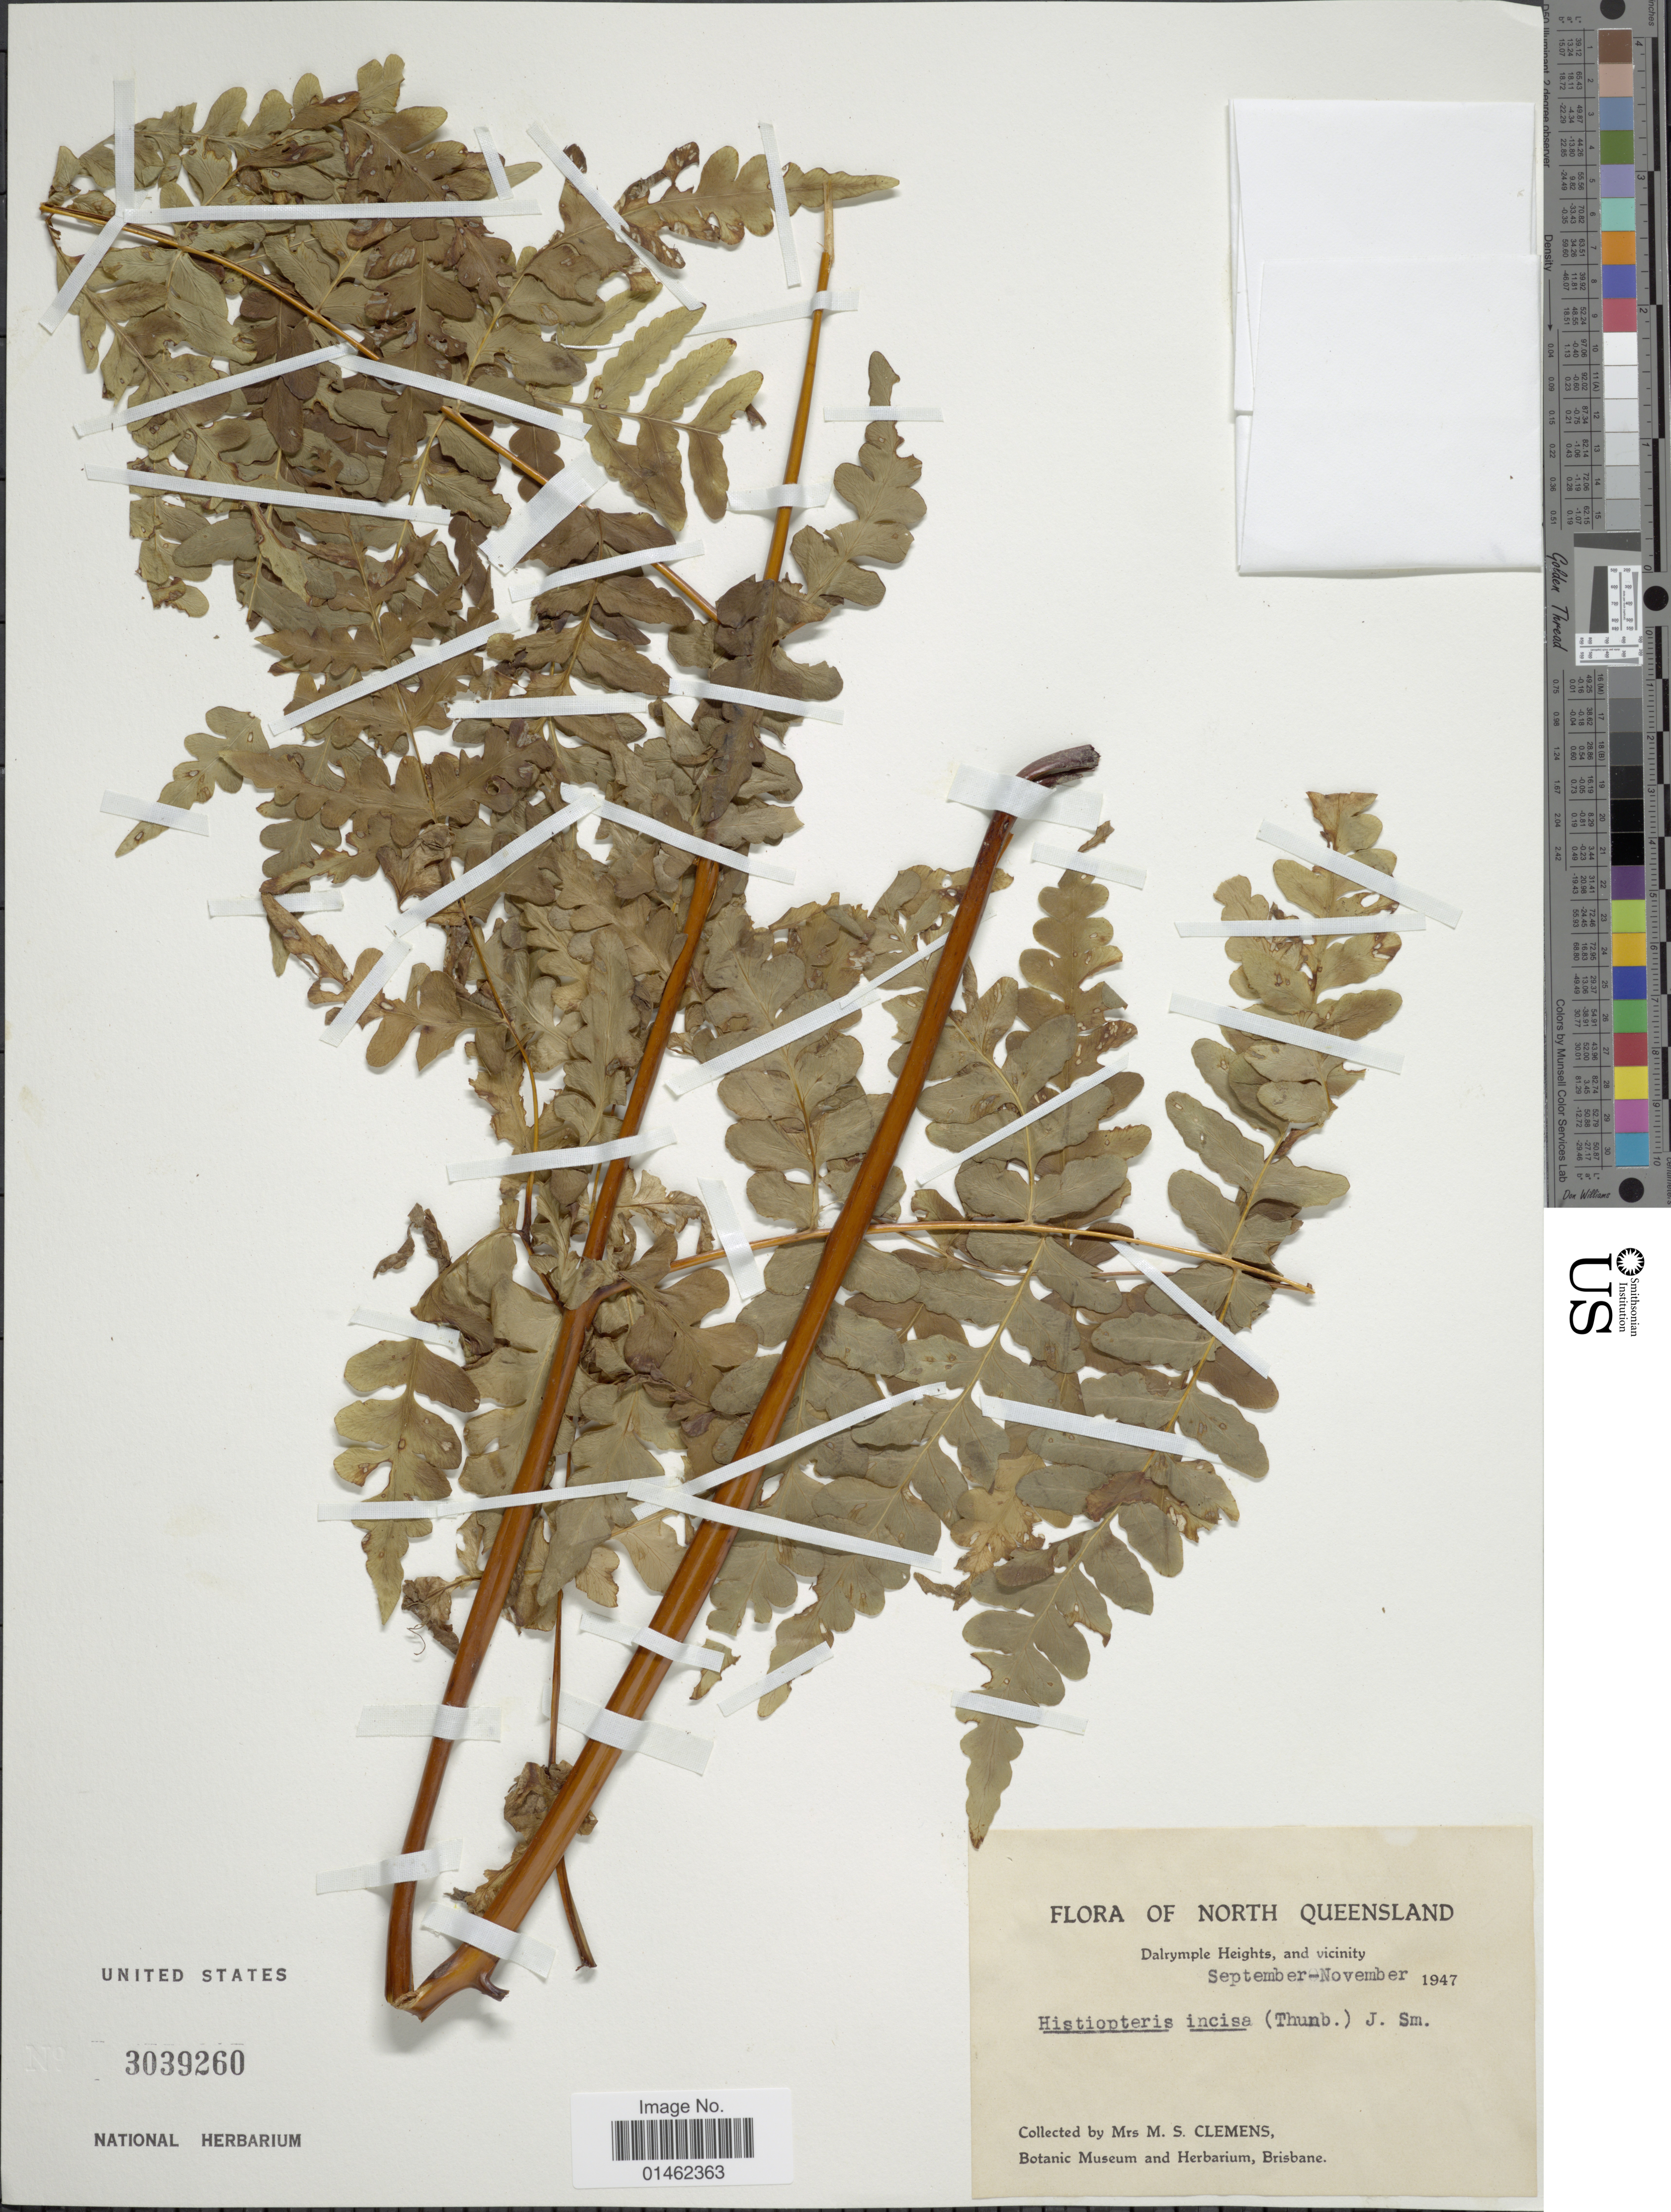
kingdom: Plantae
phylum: Tracheophyta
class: Polypodiopsida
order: Polypodiales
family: Dennstaedtiaceae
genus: Histiopteris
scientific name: Histiopteris incisa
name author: (Thunb.) J. Sm.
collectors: M. S. Clemens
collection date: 1947-09/1947-11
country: Australia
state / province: Queensland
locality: North Queensland, Dalrymple Heights, and vicinity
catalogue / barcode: US 3039260